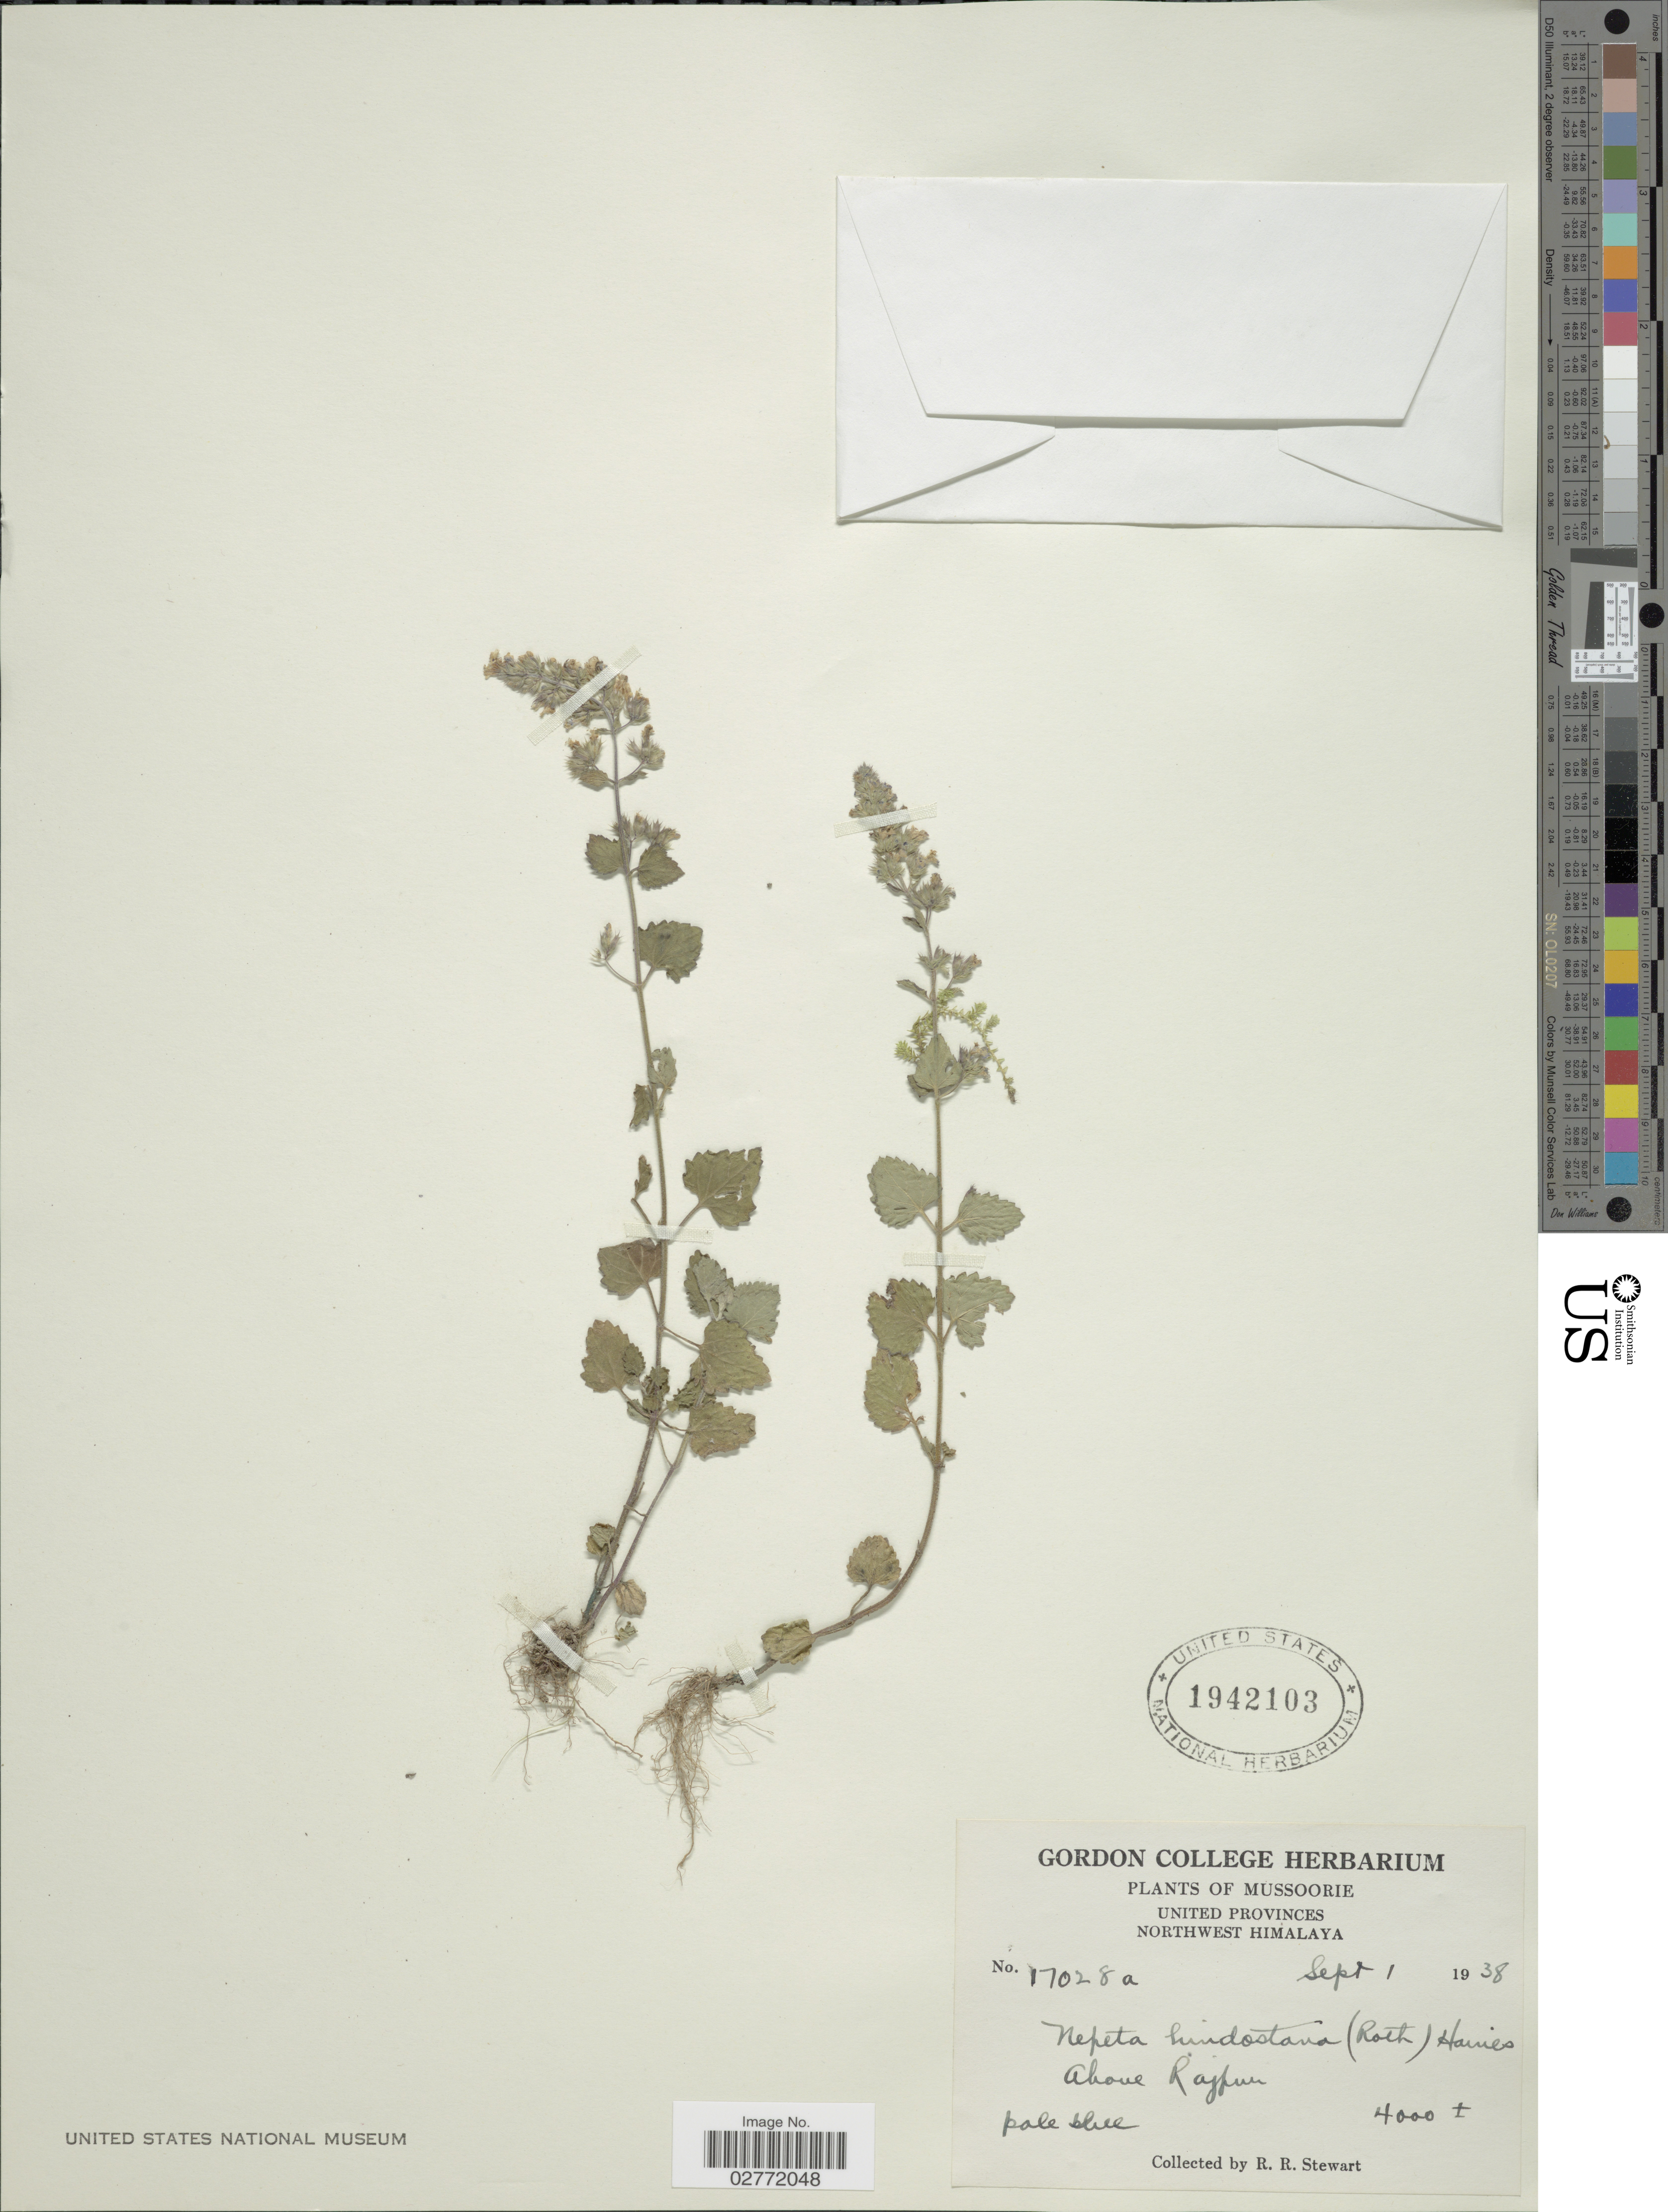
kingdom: Plantae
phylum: Tracheophyta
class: Magnoliopsida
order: Lamiales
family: Lamiaceae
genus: Nepeta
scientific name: Nepeta hindostana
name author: (B. Heyne ex Roth) Haines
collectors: R. R. Stewart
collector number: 17028a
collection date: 1938-09-01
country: India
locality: Mussoorie, United Provinces, Northwest Himalaya, Above Rajpur.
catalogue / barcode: US 1942103